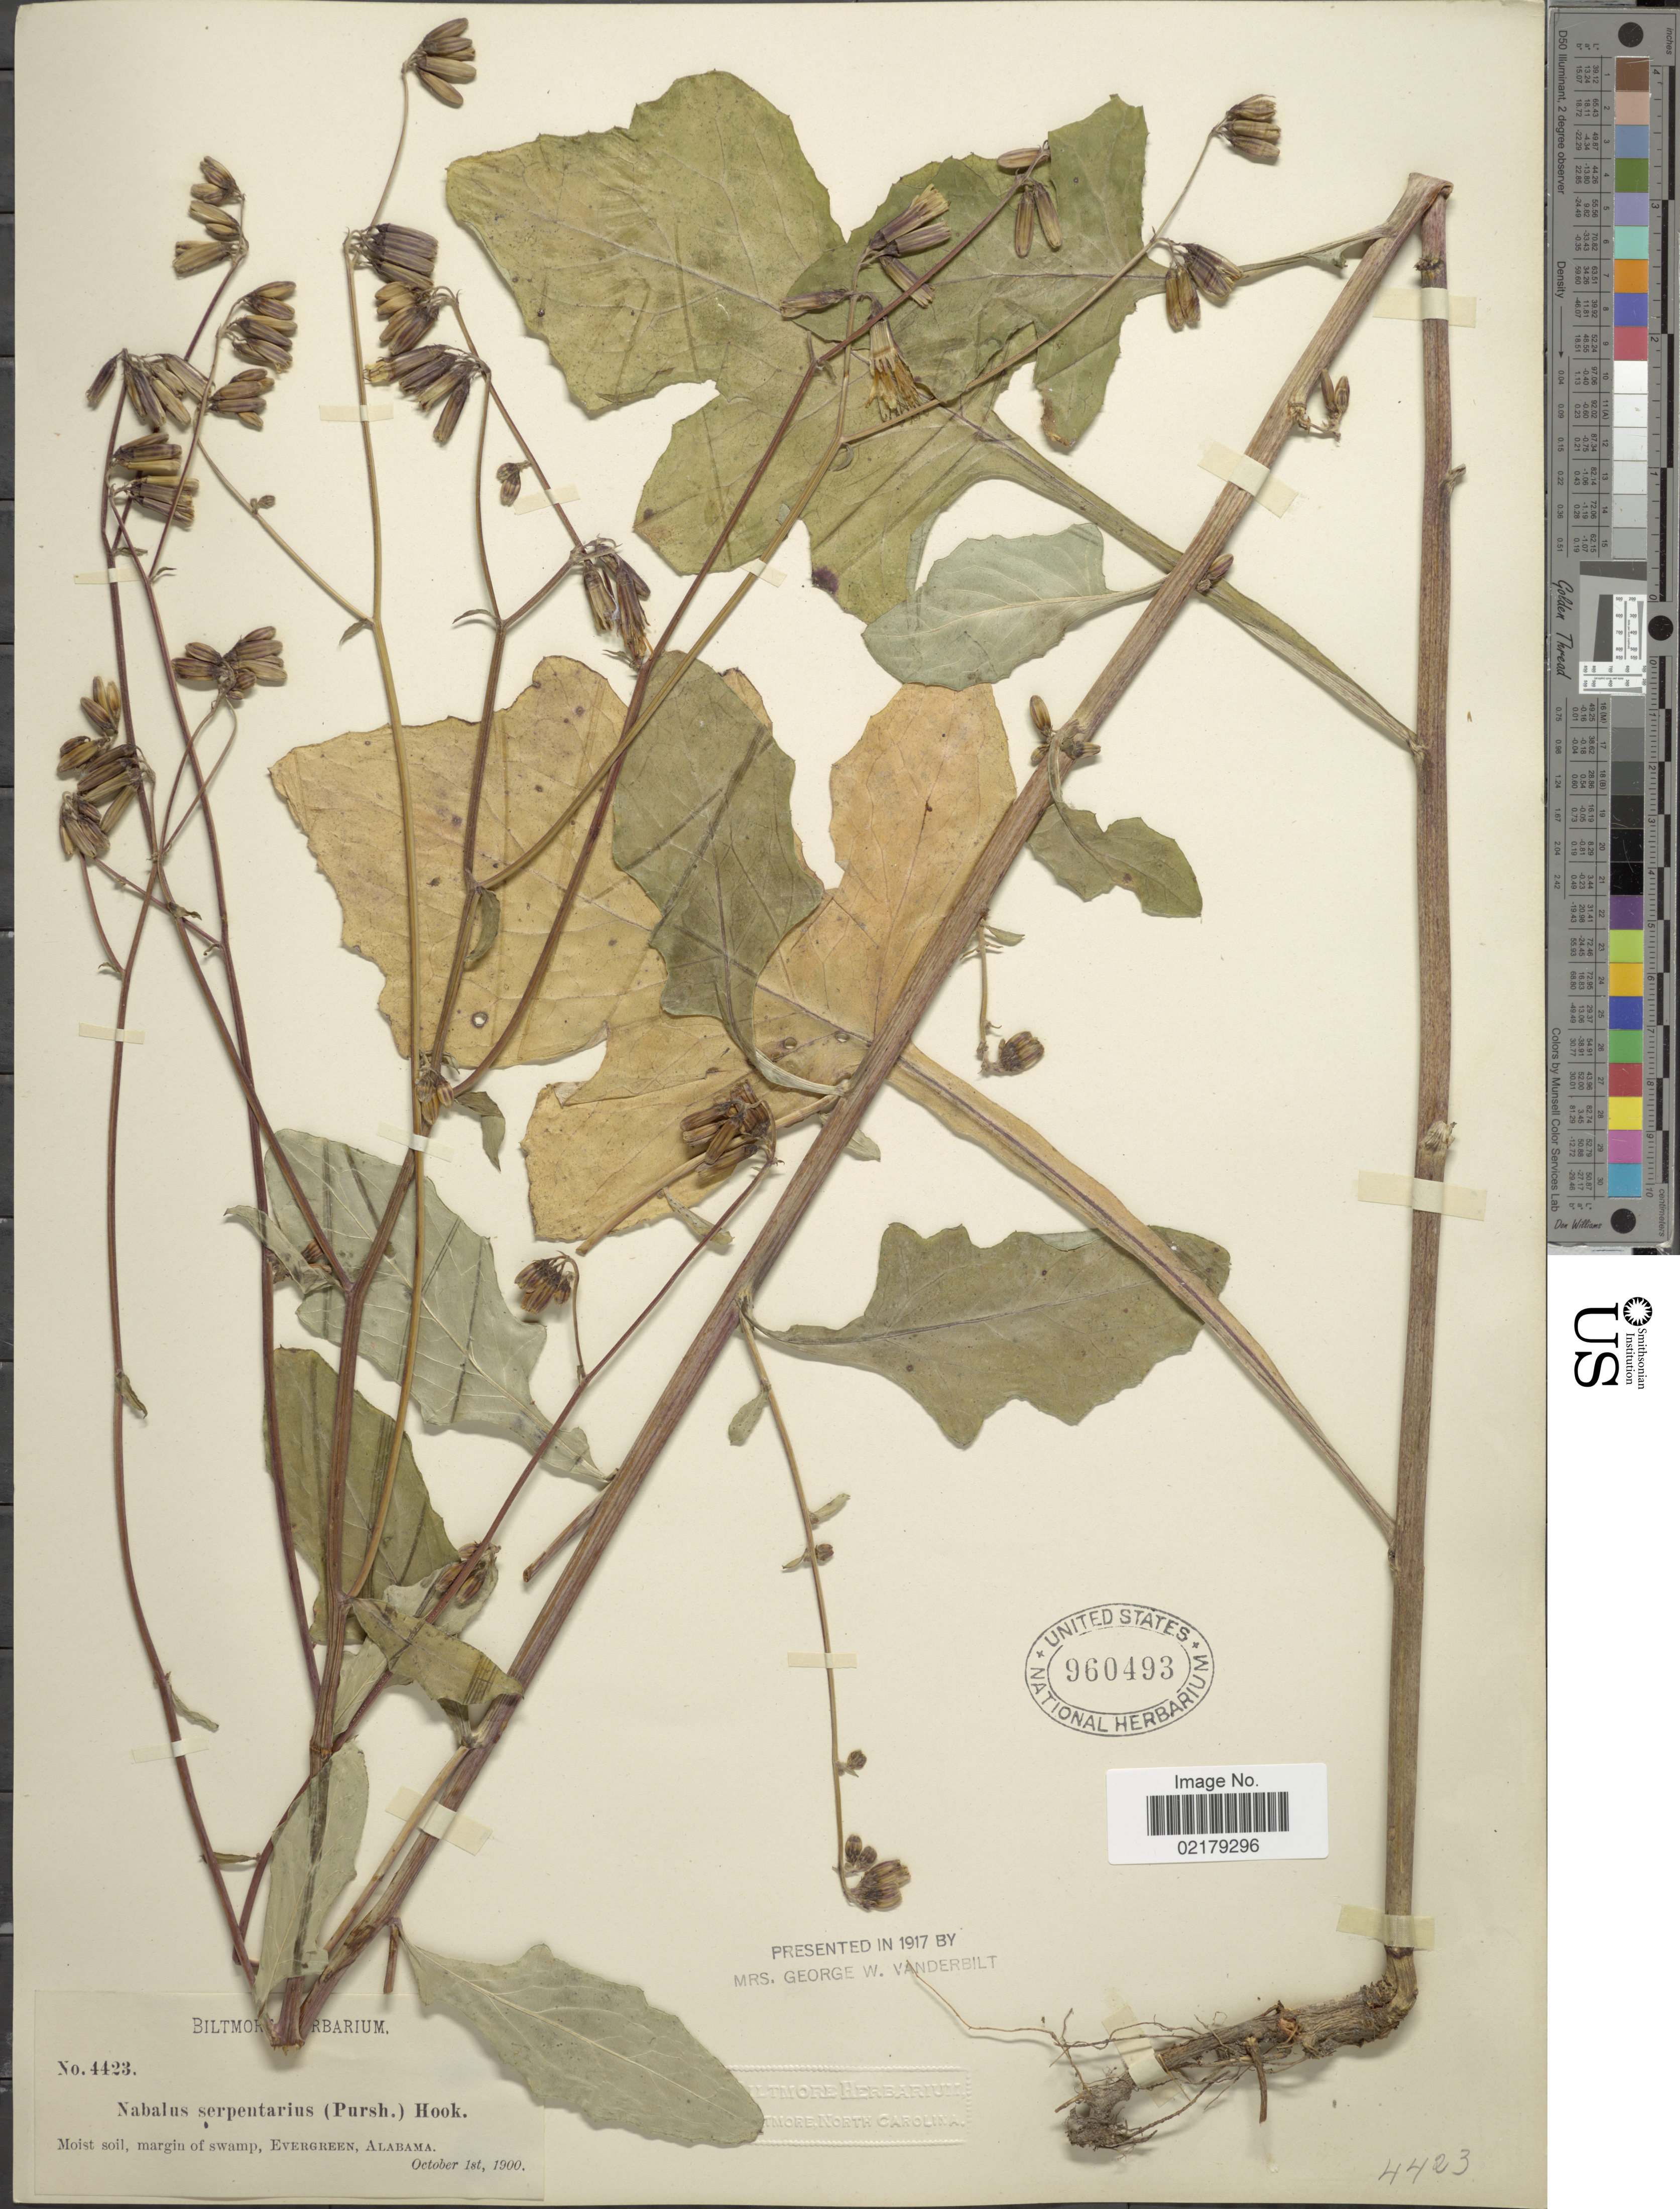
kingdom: Plantae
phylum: Tracheophyta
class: Magnoliopsida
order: Asterales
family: Asteraceae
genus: Nabalus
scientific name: Nabalus serpentarius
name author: (Pursh) Hook.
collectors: ex herb. Biltmore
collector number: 4423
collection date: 1900-10-01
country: United States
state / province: Alabama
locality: Moist soil, margin of swamp, Evergreen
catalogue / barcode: US 960493